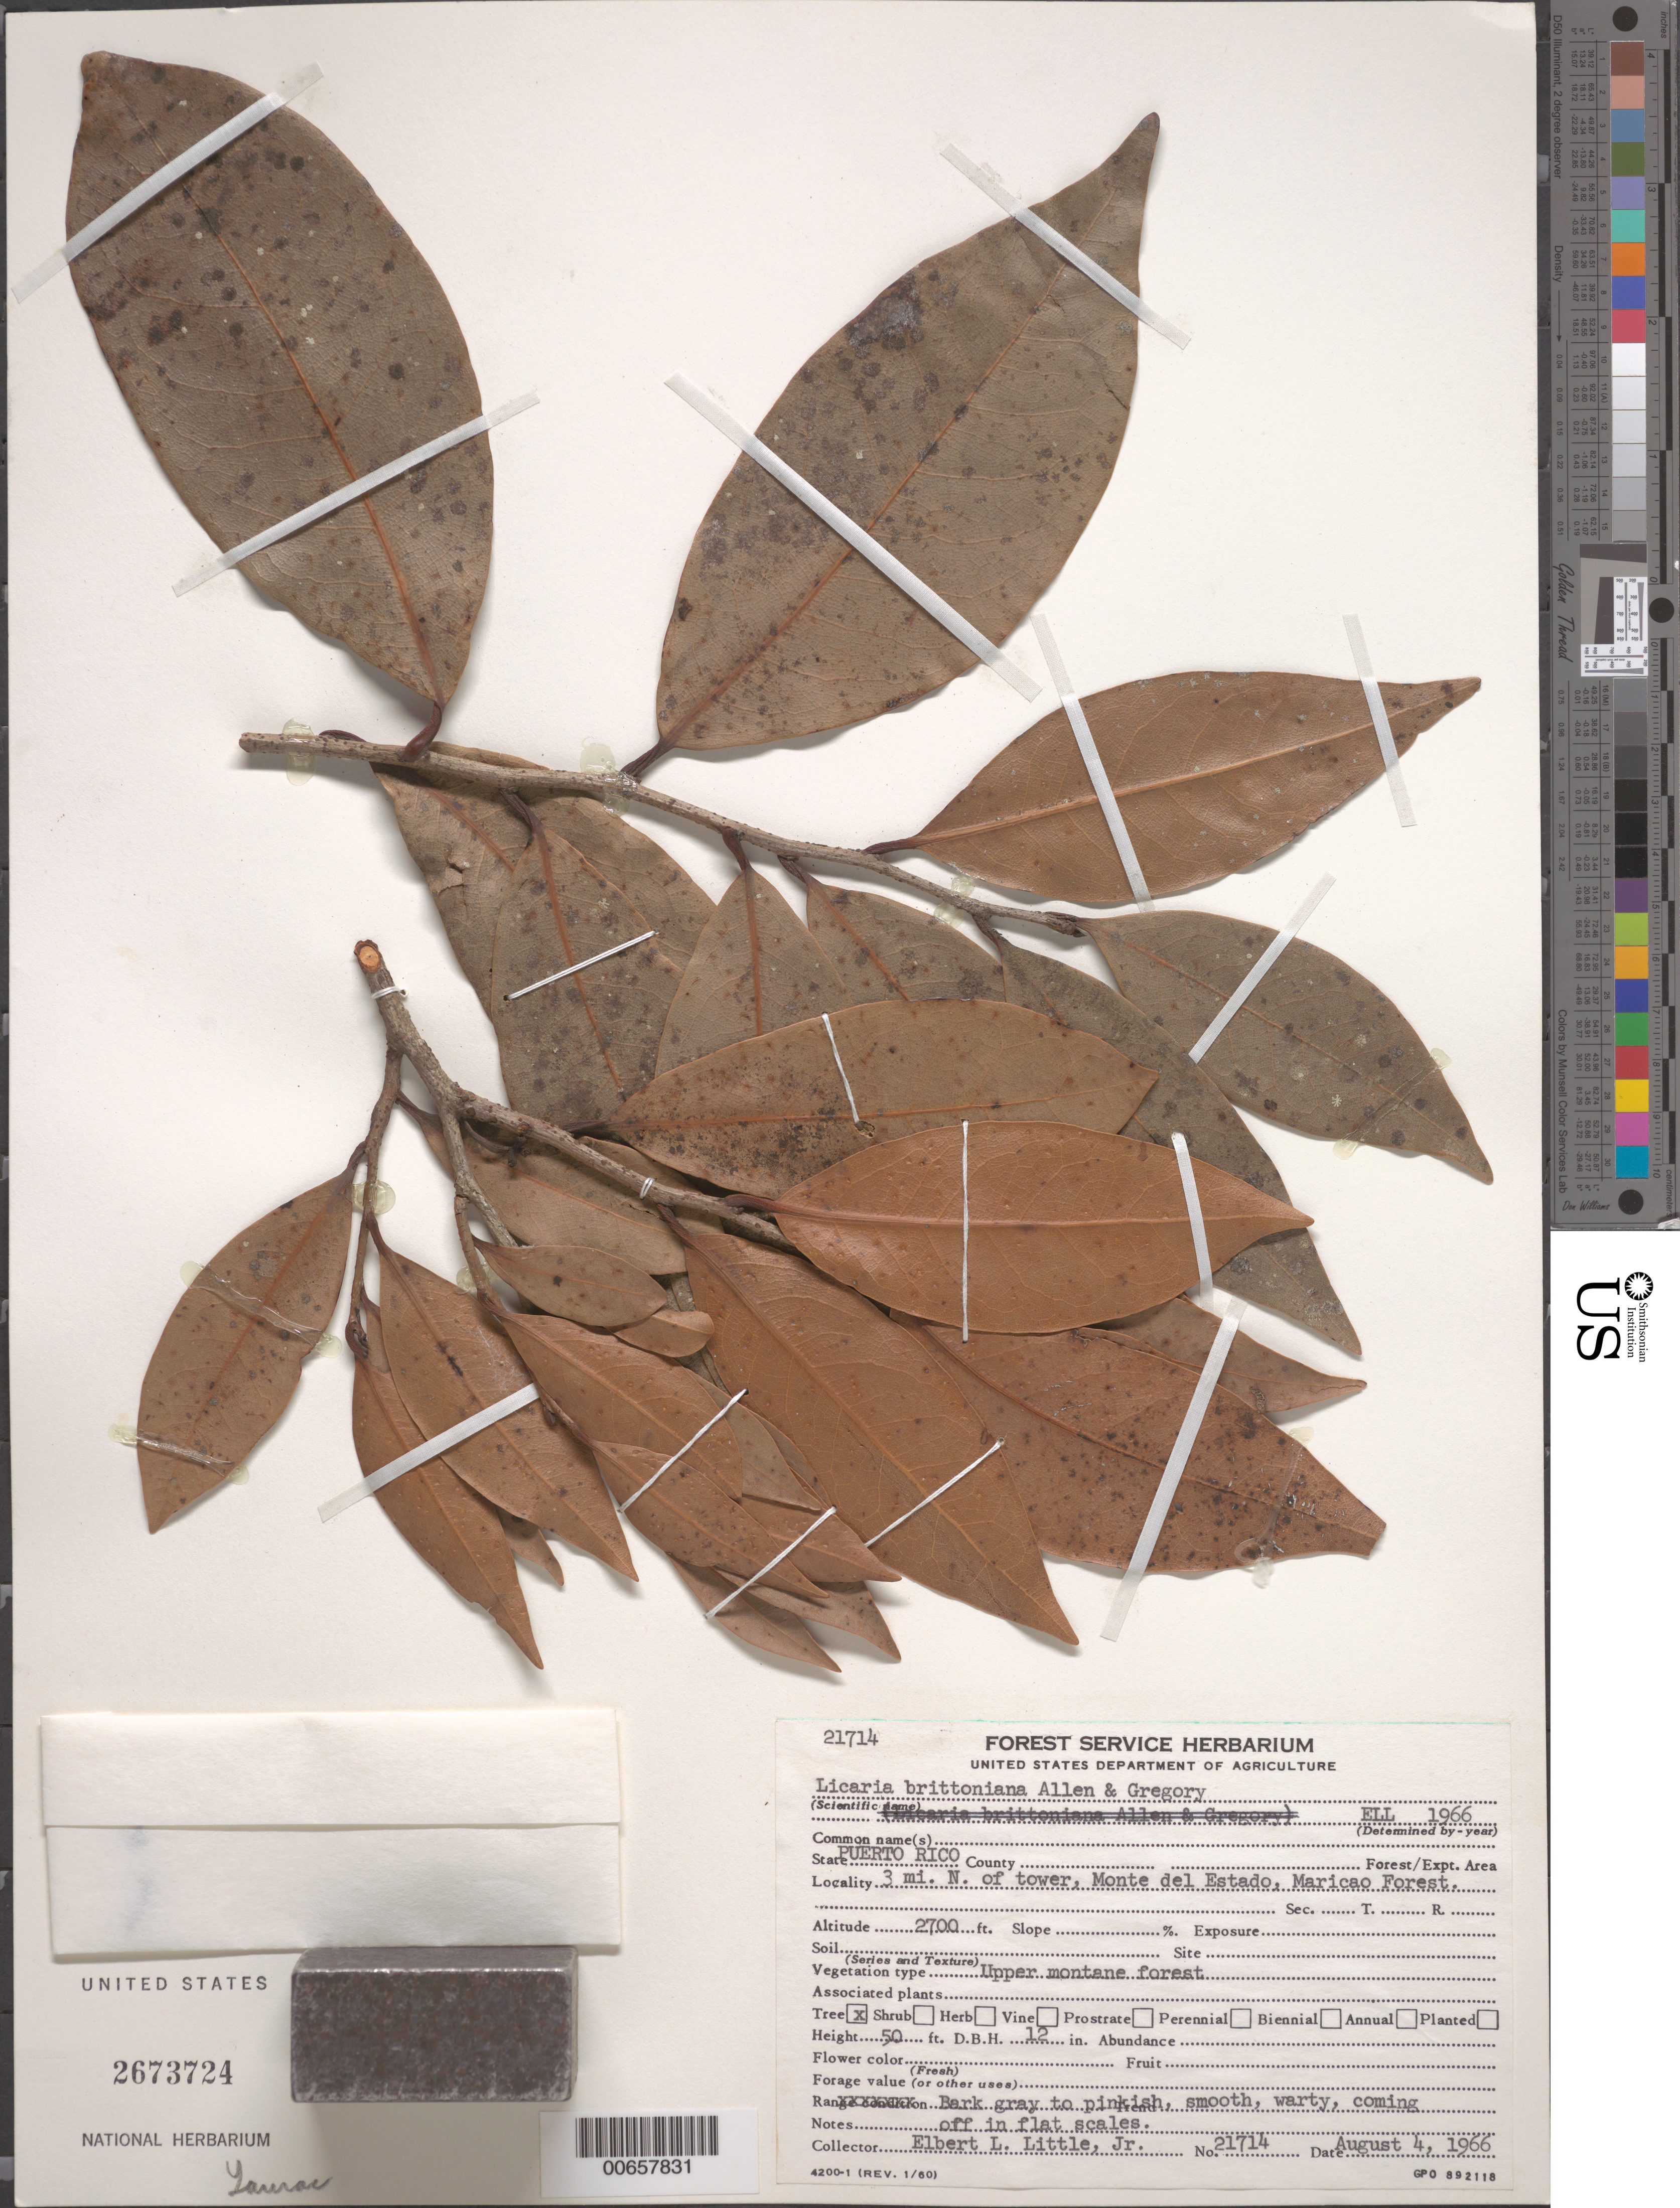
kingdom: Plantae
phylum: Tracheophyta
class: Magnoliopsida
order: Laurales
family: Lauraceae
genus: Licaria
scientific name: Licaria brittoniana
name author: C.K. Allen & L.E. Greg.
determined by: Little, Elbert L., Jr., (FSSR), United States Department of Agriculture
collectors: E. L. Little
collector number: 21714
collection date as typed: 04 Aug 1966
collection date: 1966-08-04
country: Puerto Rico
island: Greater Antilles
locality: Monte del Estado, Maricao Forest, 3 mi N of tower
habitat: Upper montane forest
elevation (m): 823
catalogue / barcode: US 2673724